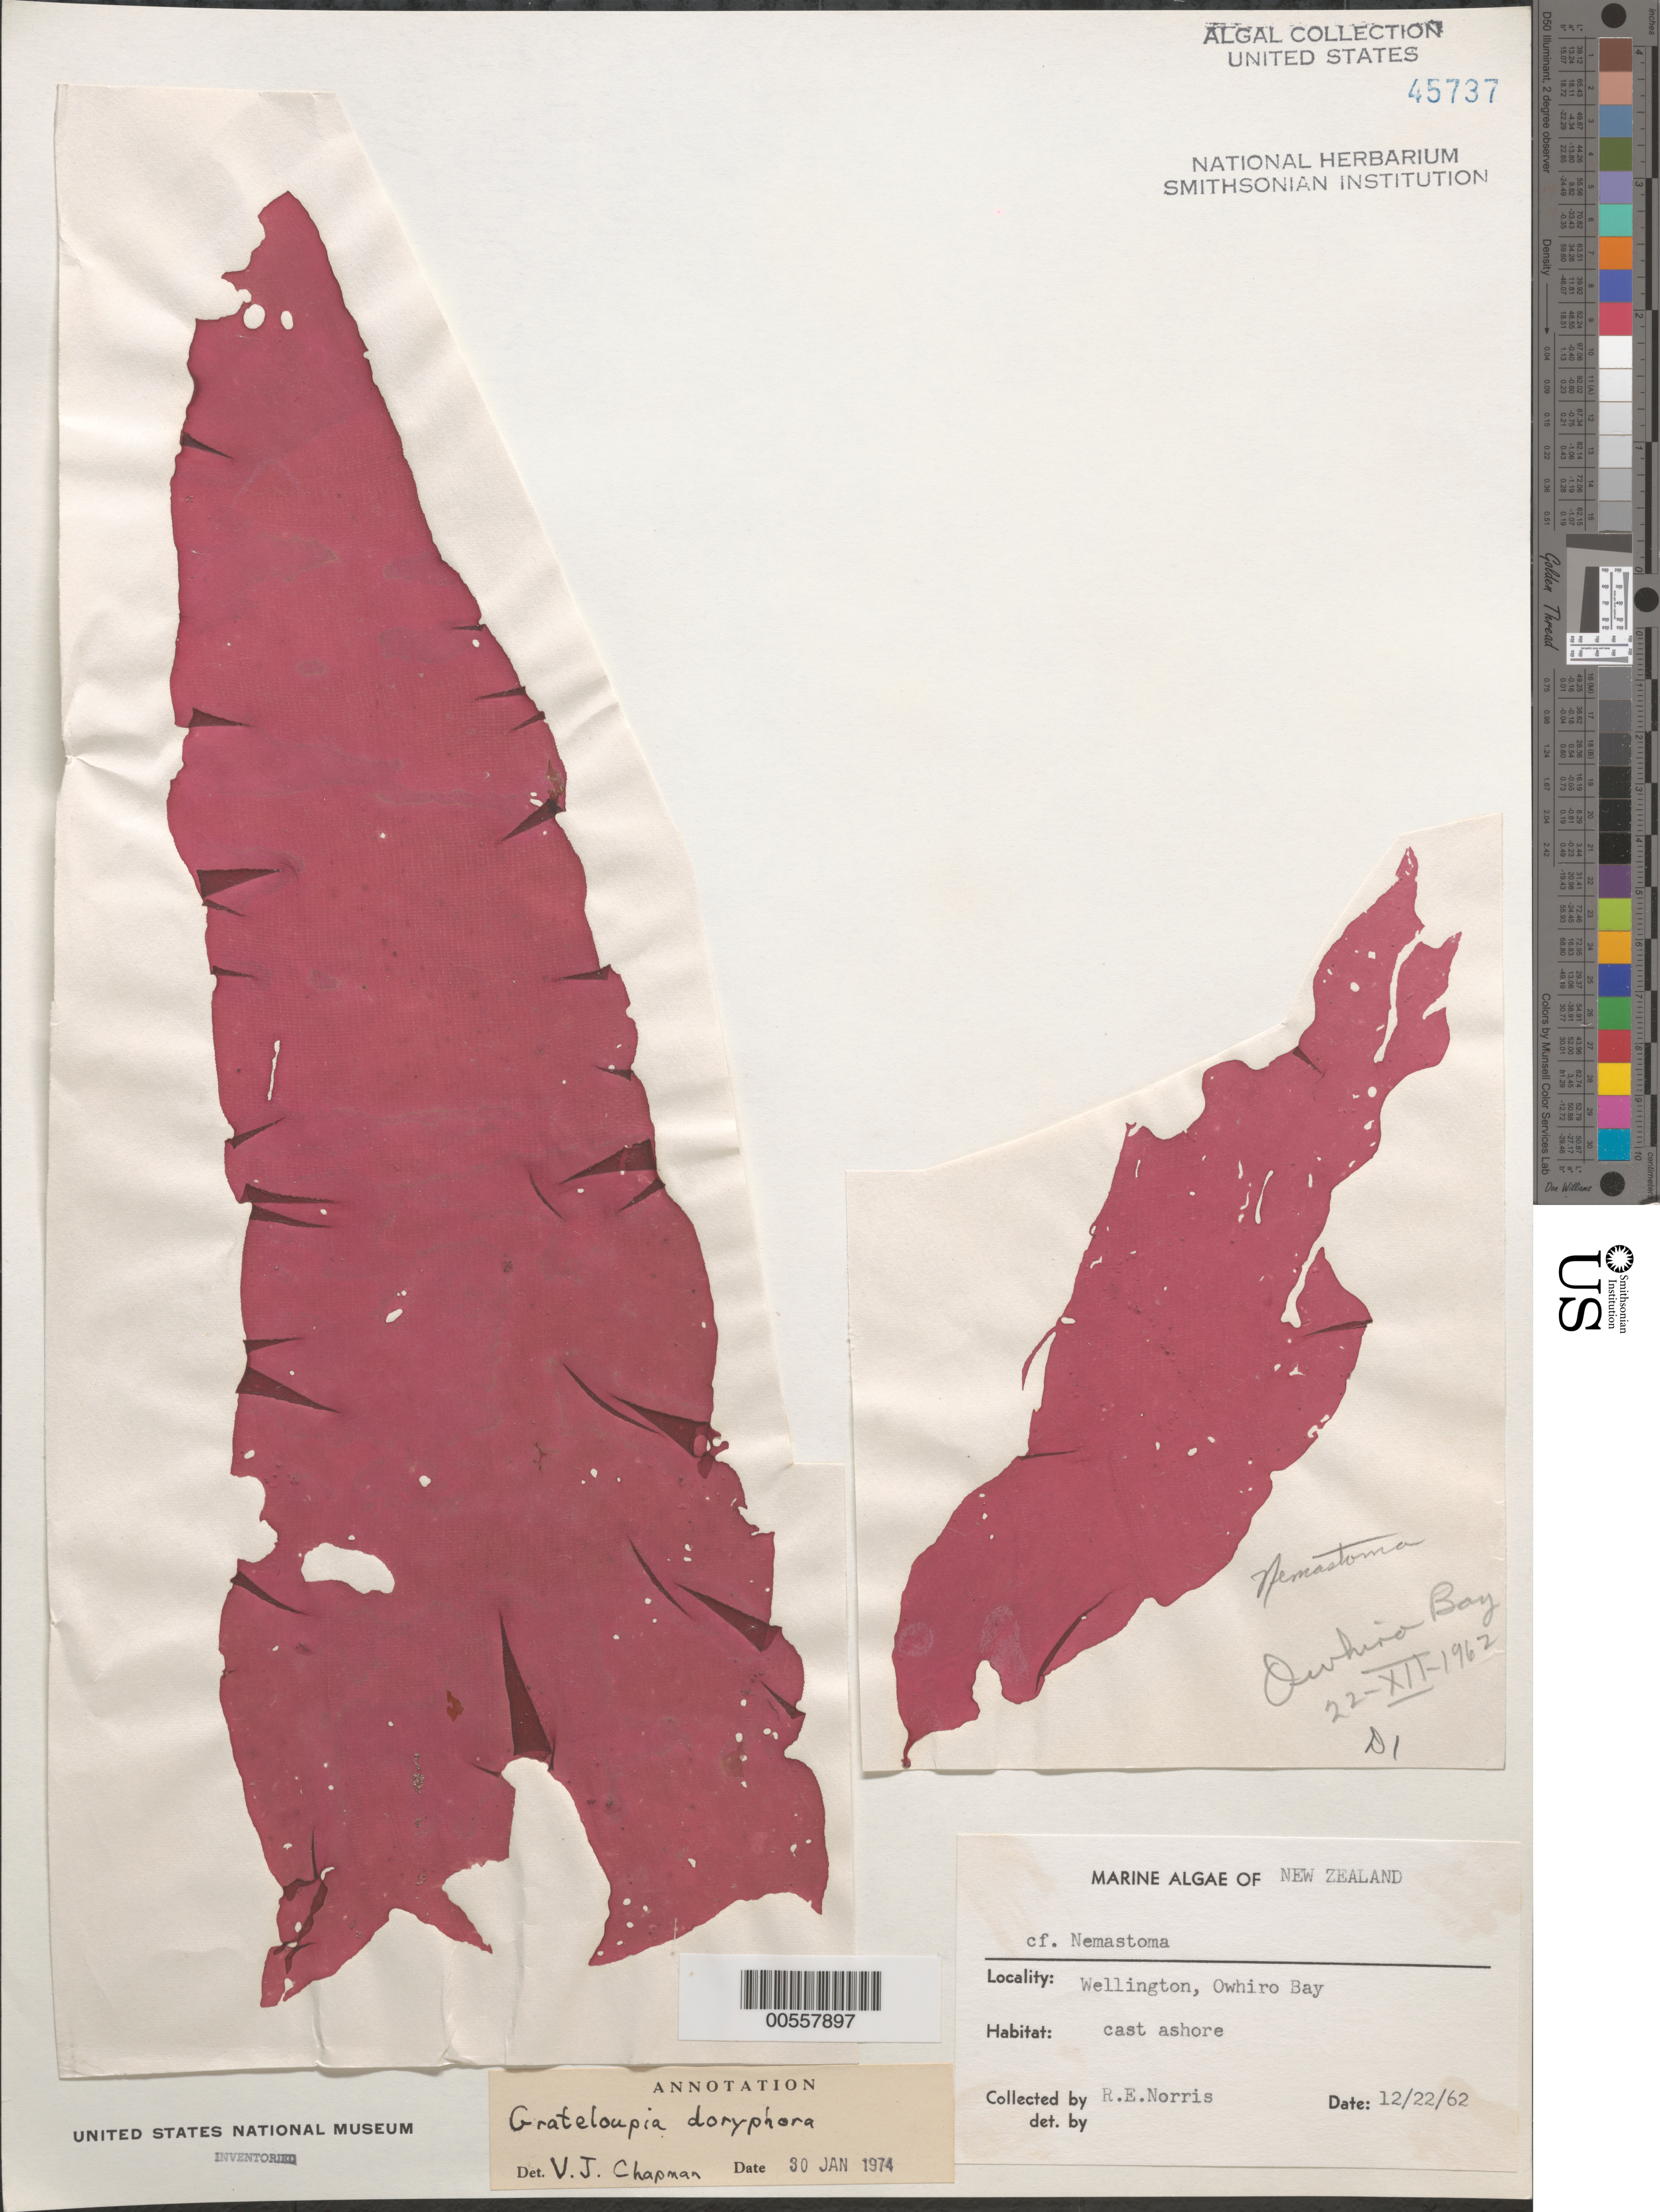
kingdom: Plantae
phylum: Rhodophyta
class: Florideophyceae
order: Halymeniales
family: Halymeniaceae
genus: Grateloupia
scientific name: Grateloupia doryphora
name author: (Mont.) Howe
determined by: Chapman, V. J.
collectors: R. E. Norris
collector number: D1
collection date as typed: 22 Dec 1962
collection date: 1962-12-22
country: New Zealand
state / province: Wellington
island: North Island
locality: Wellington, Owhiro Bay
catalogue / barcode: US 45737